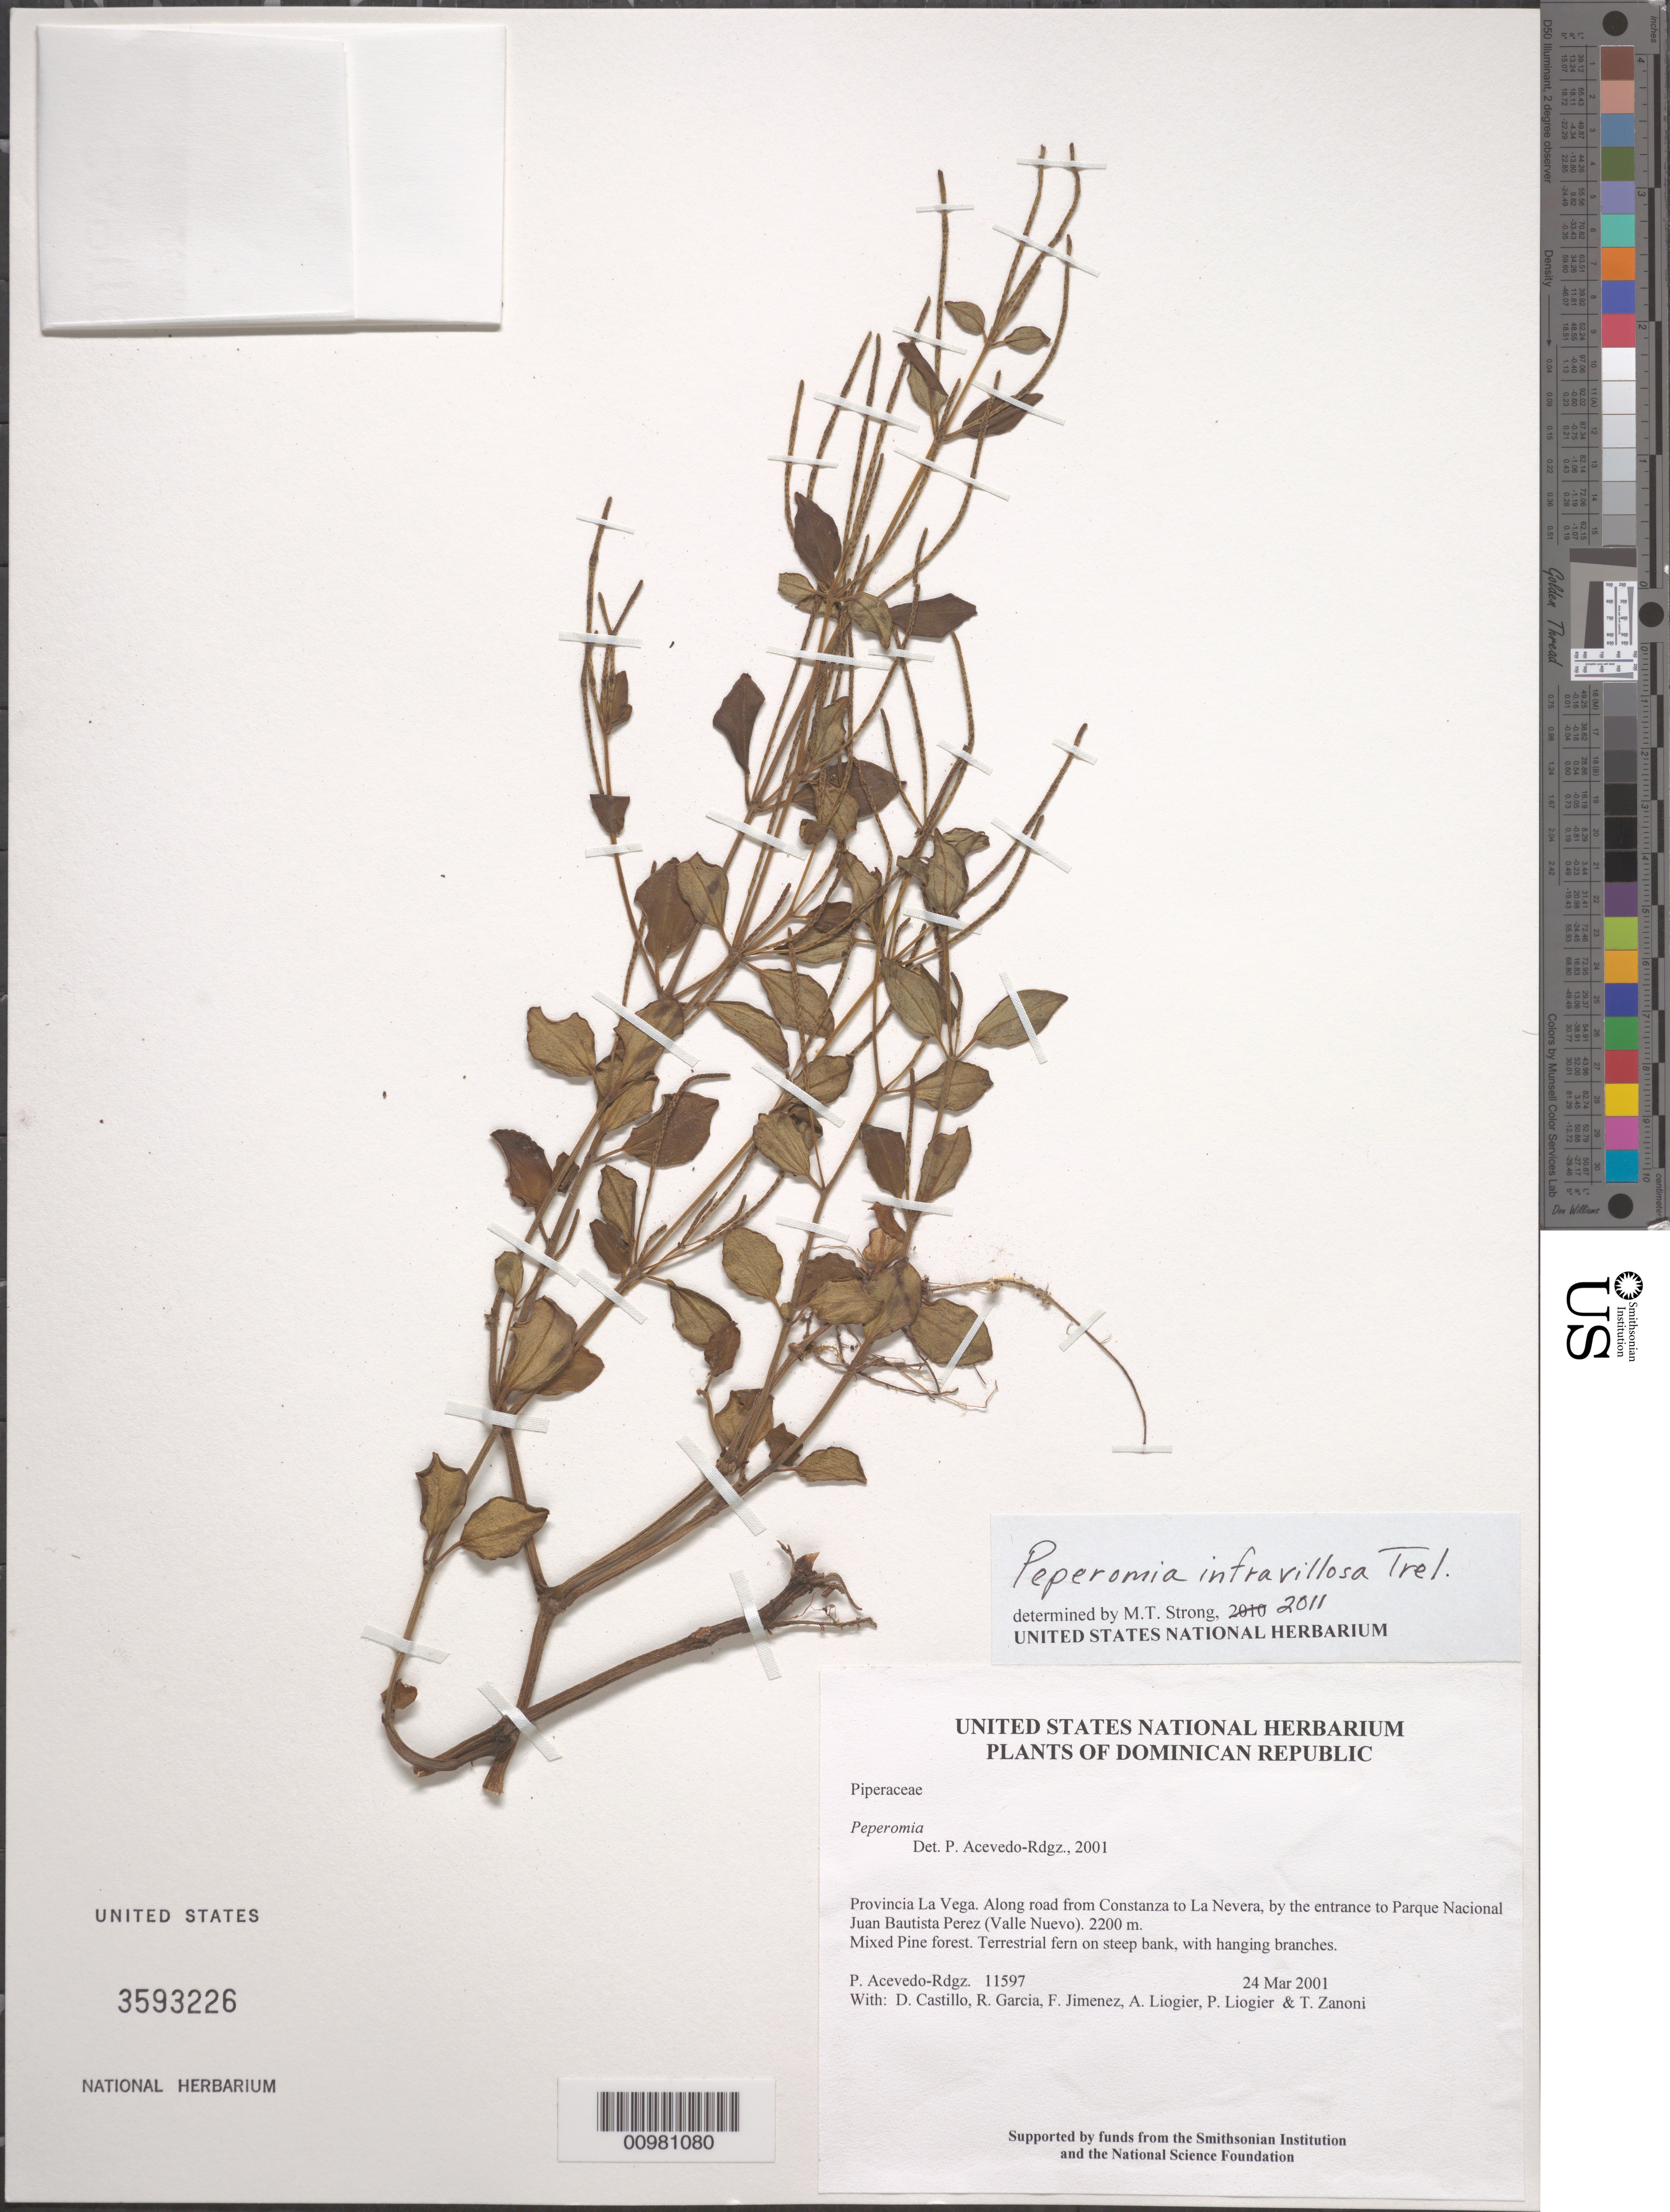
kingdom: Plantae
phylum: Tracheophyta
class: Magnoliopsida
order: Piperales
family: Piperaceae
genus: Peperomia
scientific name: Peperomia infravillosa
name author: Trel.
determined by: Strong, M. T., (US), Smithsonian Institution - National Museum of Natural History (UNITED STATES)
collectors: P. Acevedo-Rodr., D. Castillo, R. G. García, F. Jimenez, A. H. Liogier, M. P. Liogier & T. A. Zanoni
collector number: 11597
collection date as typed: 24 Mar 2001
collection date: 2001-03-24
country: Dominican Republic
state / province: La Vega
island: Hispaniola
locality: Provincia La Vega. Along road from Constanza to La Nevera, by the entrance to Parque Nacional Juan Bautista Perez (Valle Nuevo).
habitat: Mixed Pine forest.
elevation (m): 2200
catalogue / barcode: US 3593226